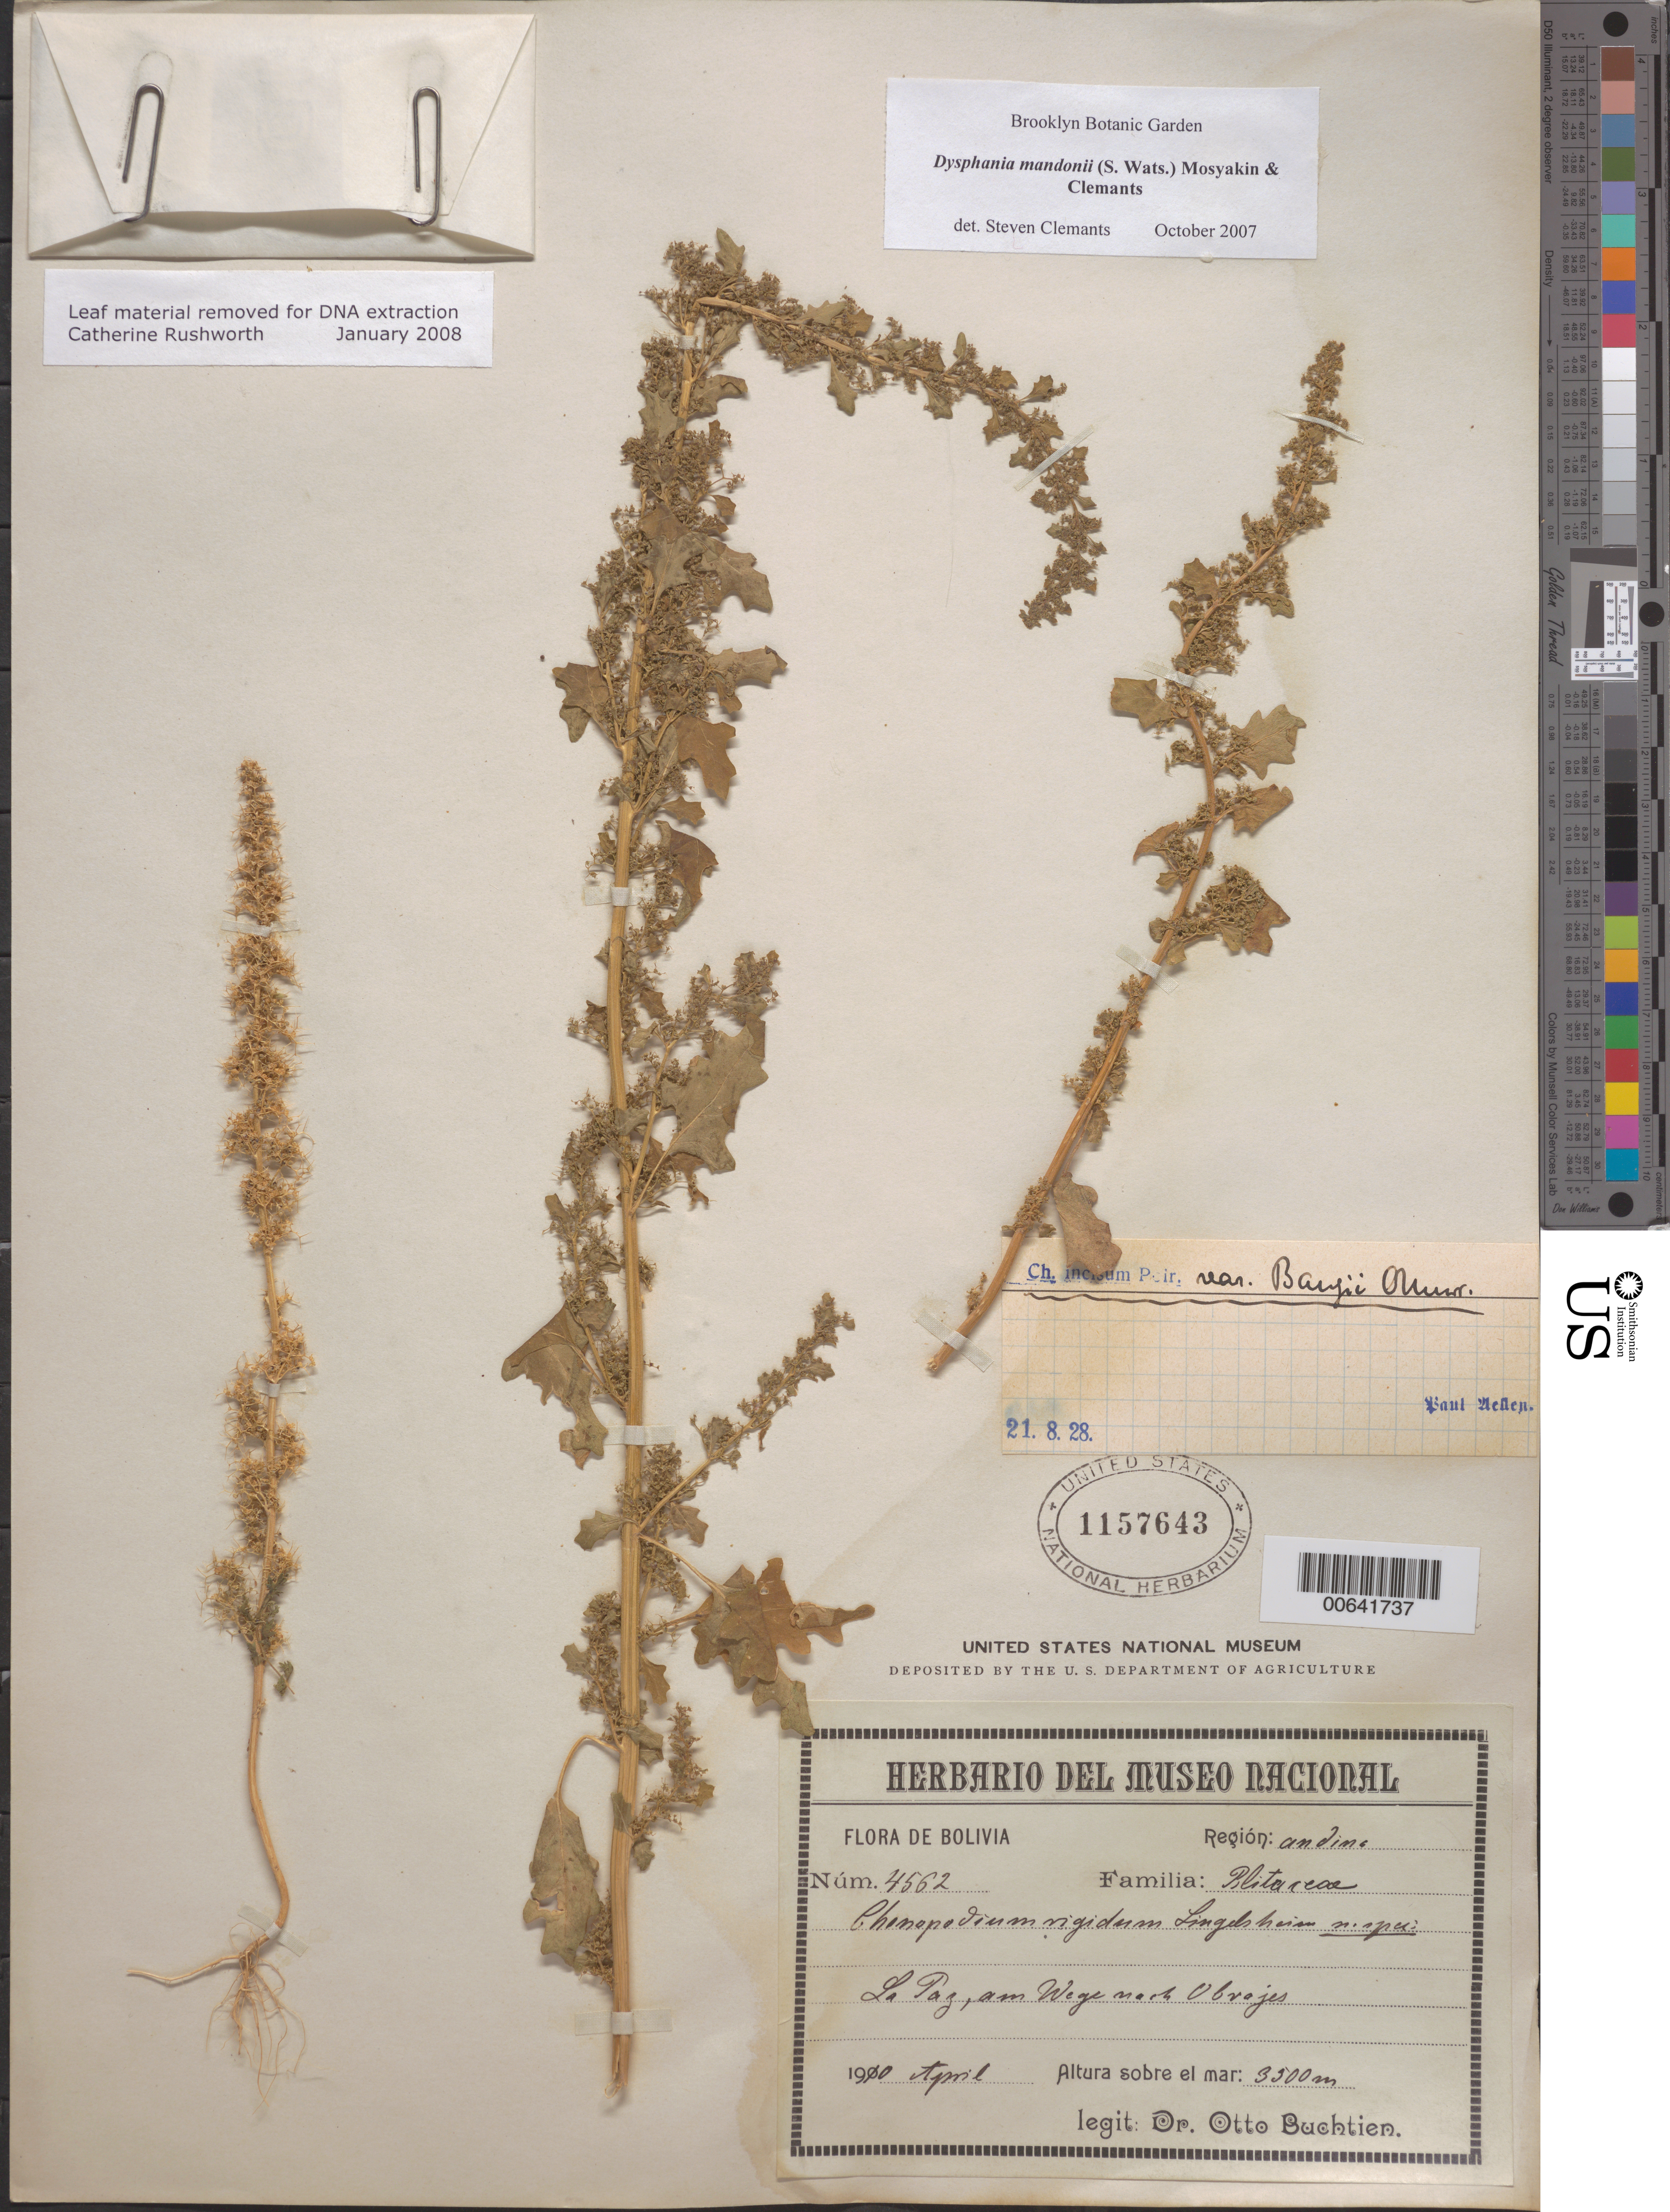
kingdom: Plantae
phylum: Tracheophyta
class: Magnoliopsida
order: Caryophyllales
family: Amaranthaceae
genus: Chenopodium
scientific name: Chenopodium incisum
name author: Poir.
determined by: Aellen, P.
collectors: O. Buchtien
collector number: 4562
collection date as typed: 01 Apr 1910 or 04 Jan 1910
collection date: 1910-01-04 or 1910-04-01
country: Bolivia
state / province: La Paz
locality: NW de Obrajes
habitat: Región andina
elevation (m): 3500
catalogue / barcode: US 1157643